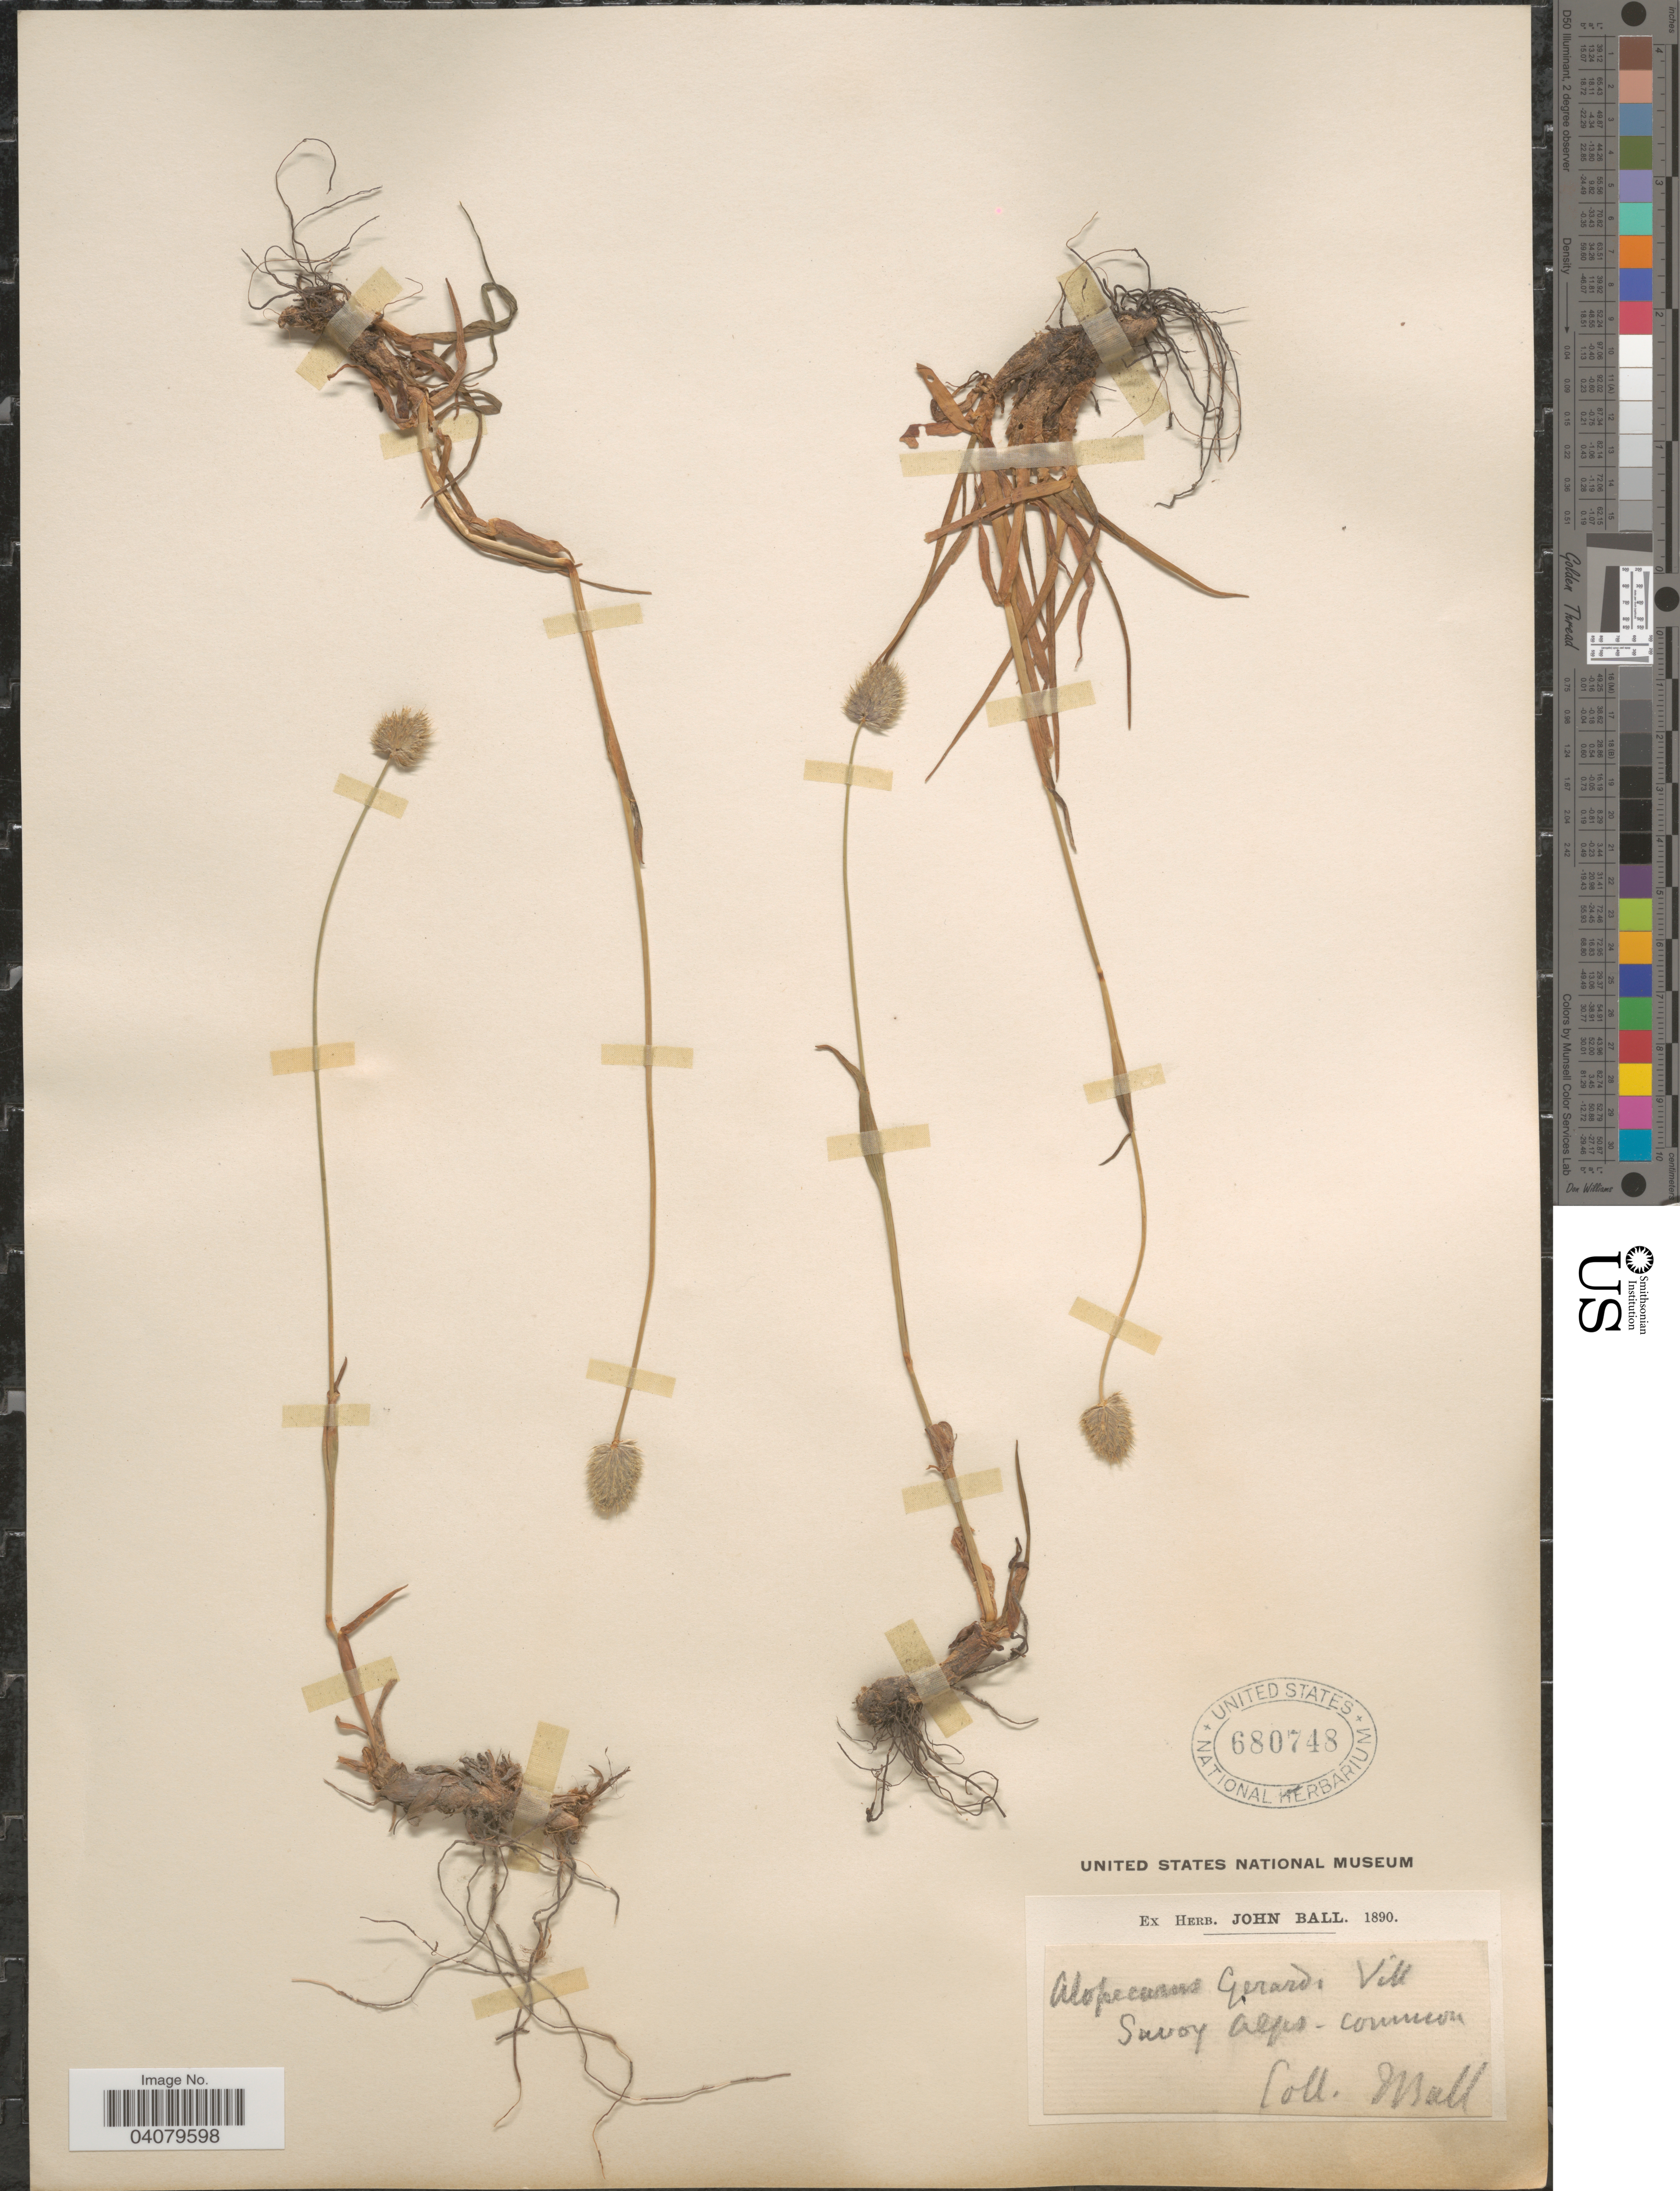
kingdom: Plantae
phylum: Tracheophyta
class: Liliopsida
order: Poales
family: Poaceae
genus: Alopecurus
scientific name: Alopecurus gerardii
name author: (All.) Vill.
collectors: J. Ball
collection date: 1890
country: France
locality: Savoy Alps.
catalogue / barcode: US 680748